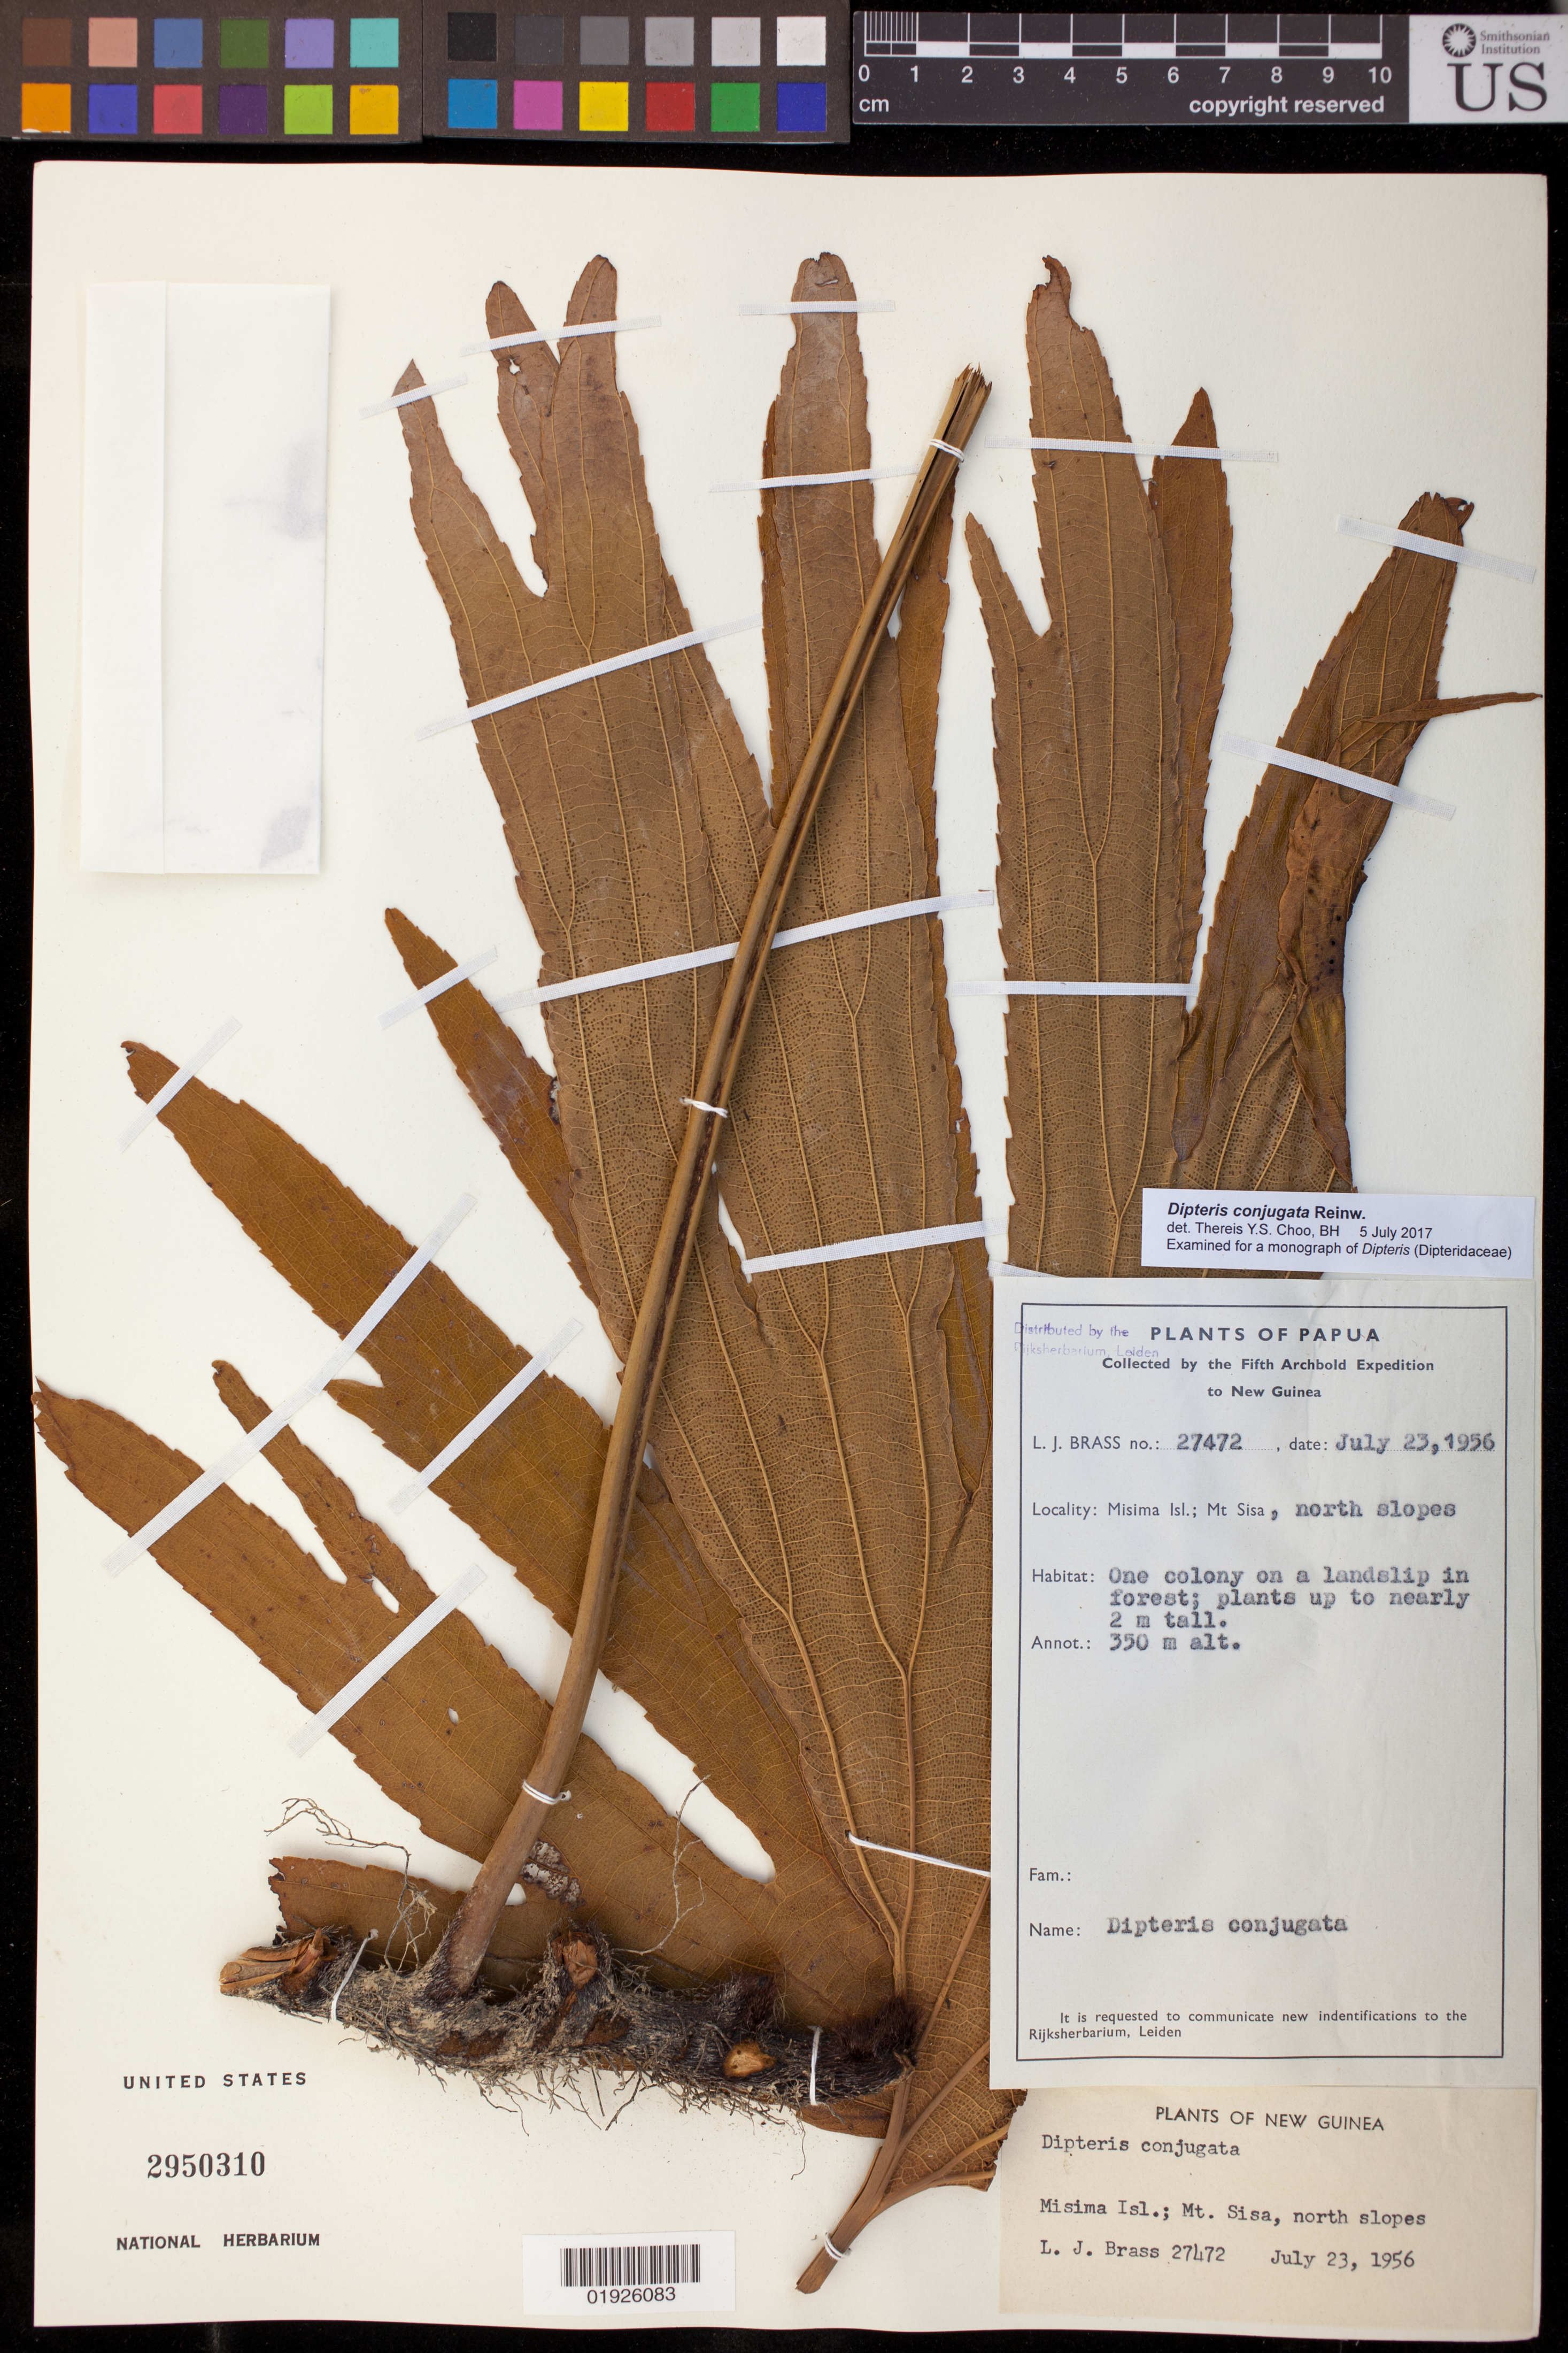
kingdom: Plantae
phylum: Tracheophyta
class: Polypodiopsida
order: Gleicheniales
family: Dipteridaceae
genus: Dipteris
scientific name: Dipteris conjugata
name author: Reinw.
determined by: Choo, Thereis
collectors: L. J. Brass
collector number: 27472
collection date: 1956-07-23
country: Papua New Guinea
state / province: Milne Bay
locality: Misima Isl.; Mt. Sisa, North Slopes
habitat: One colony on a landslip in forest; plants up to nearly 2 m tall.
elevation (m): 350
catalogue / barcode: US 2950310